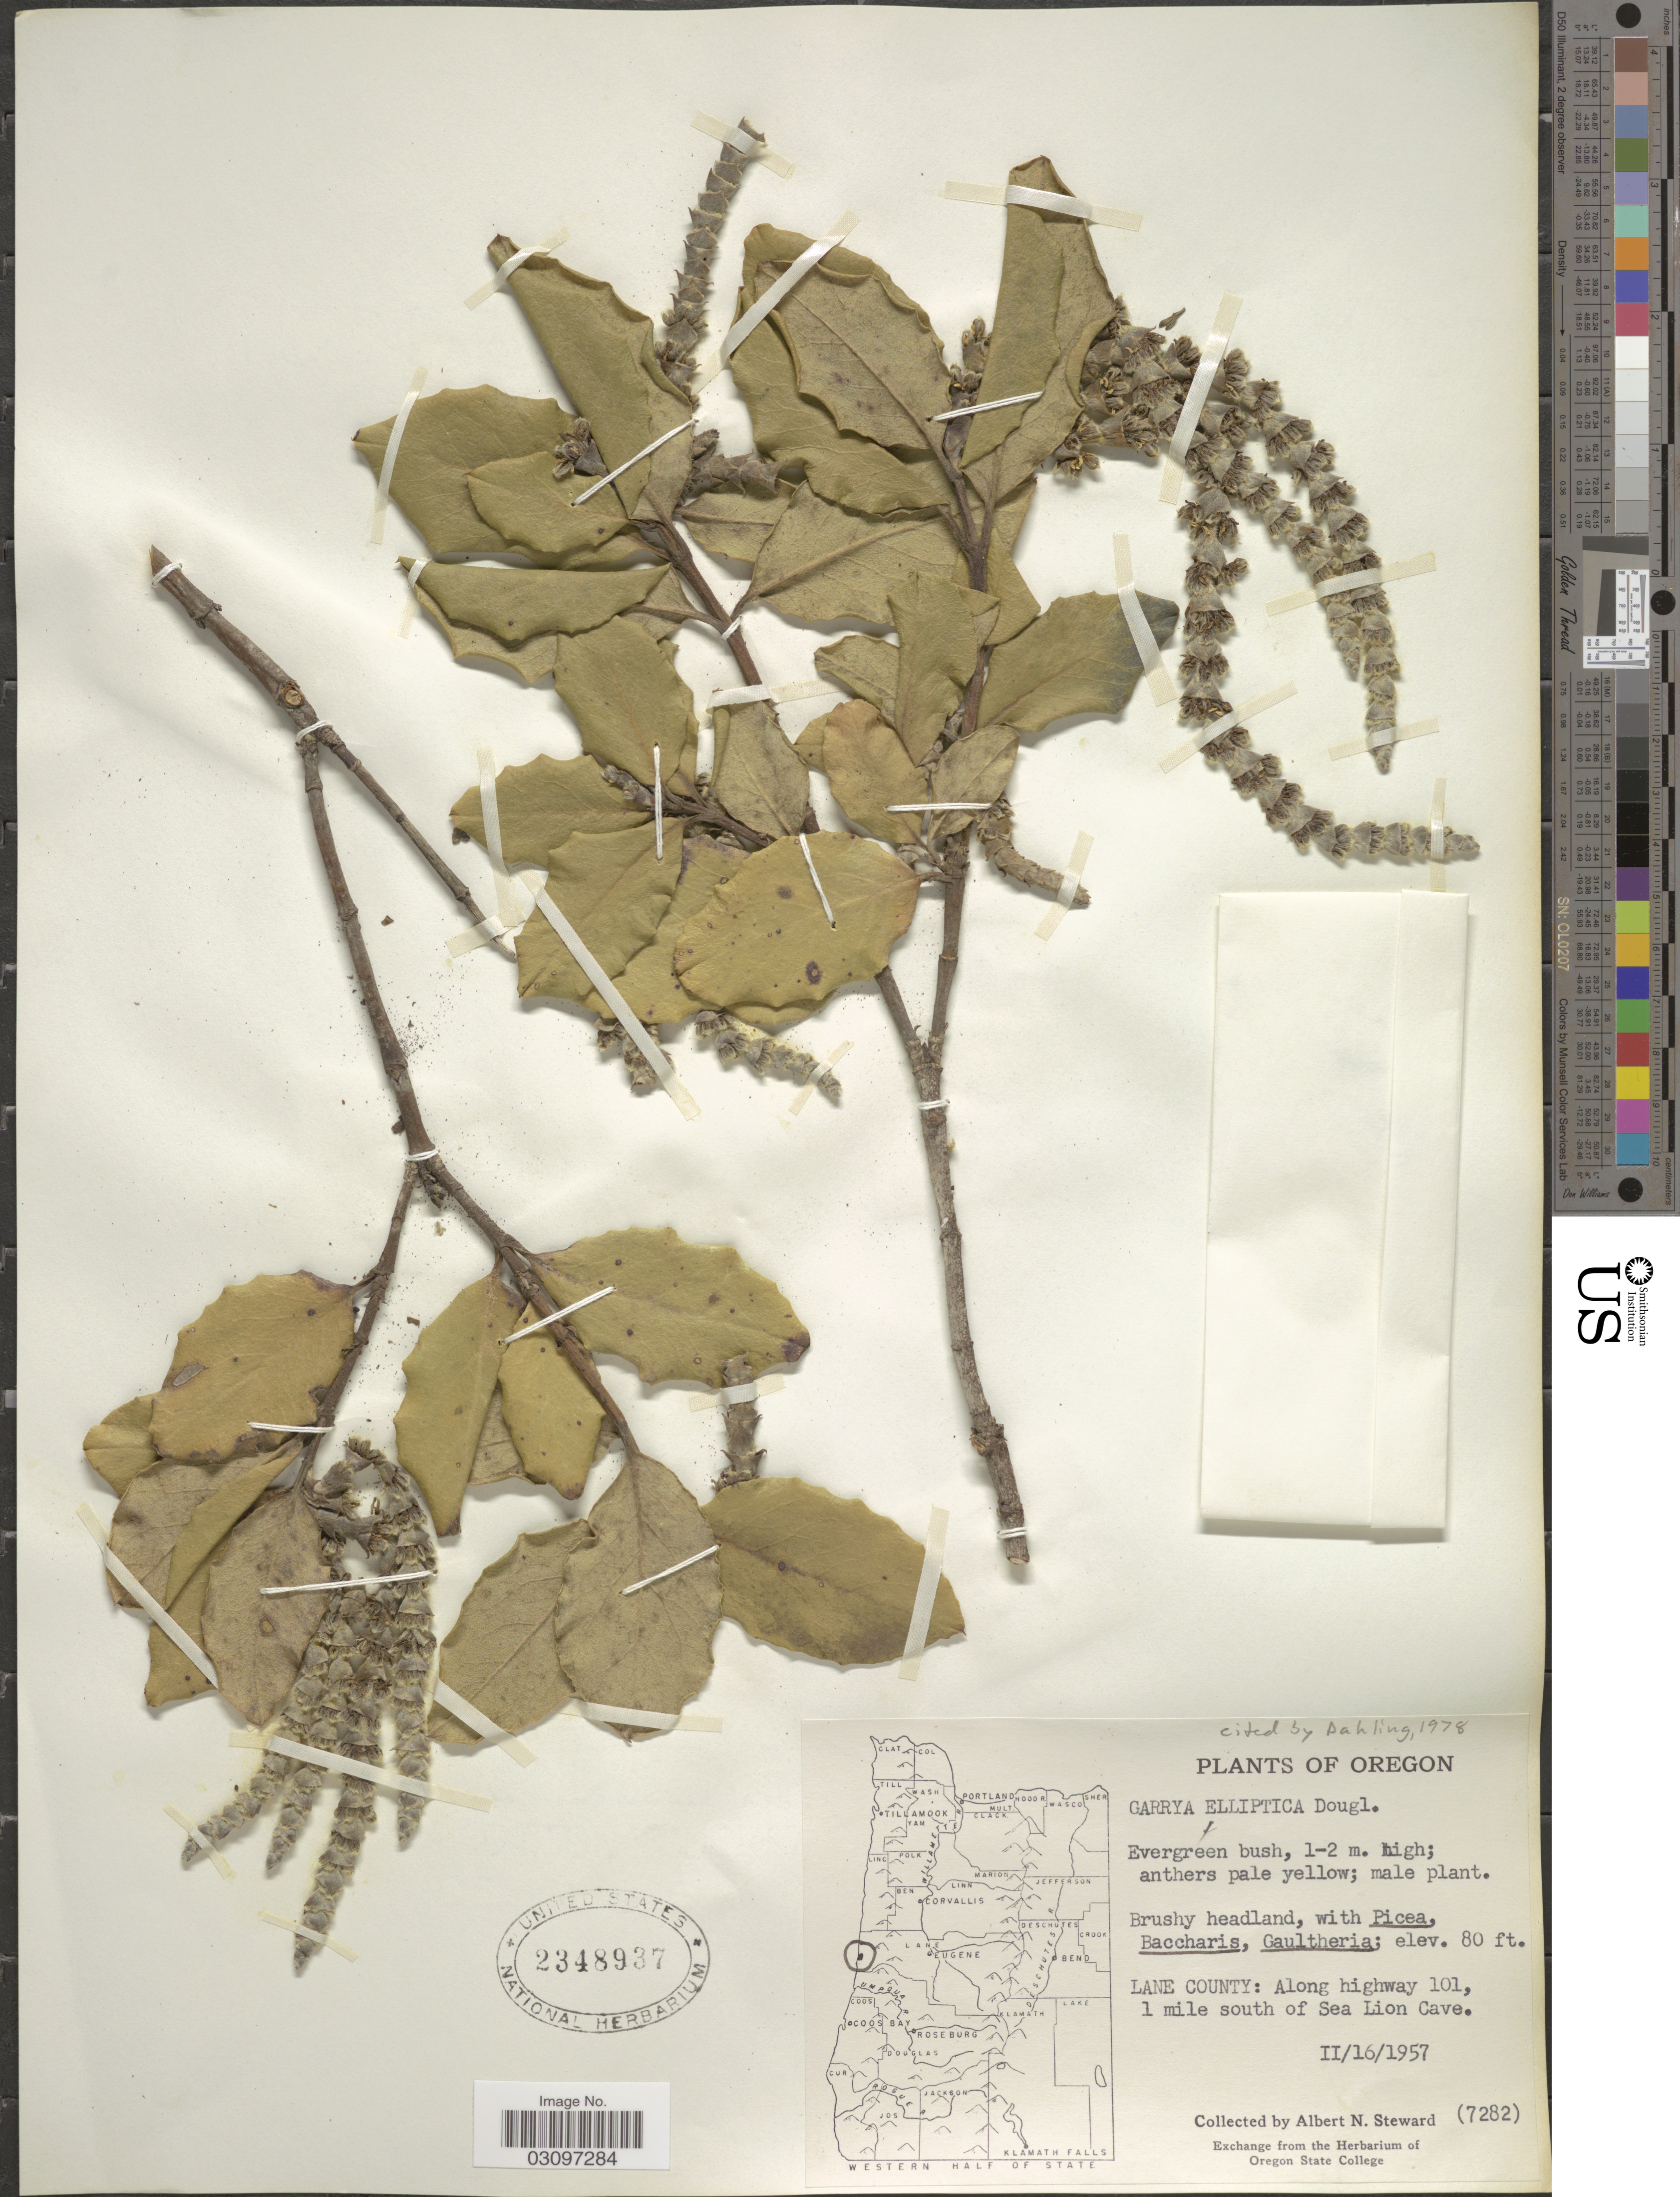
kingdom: Plantae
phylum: Tracheophyta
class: Magnoliopsida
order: Garryales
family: Garryaceae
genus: Garrya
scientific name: Garrya elliptica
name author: Douglas ex Lindl.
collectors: A. N. Steward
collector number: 7282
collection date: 1957-02-16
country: United States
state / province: Oregon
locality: Lane County: Along Highway 101, 1 mile south of Sea Lion Cave.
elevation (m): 24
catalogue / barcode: US 2348937